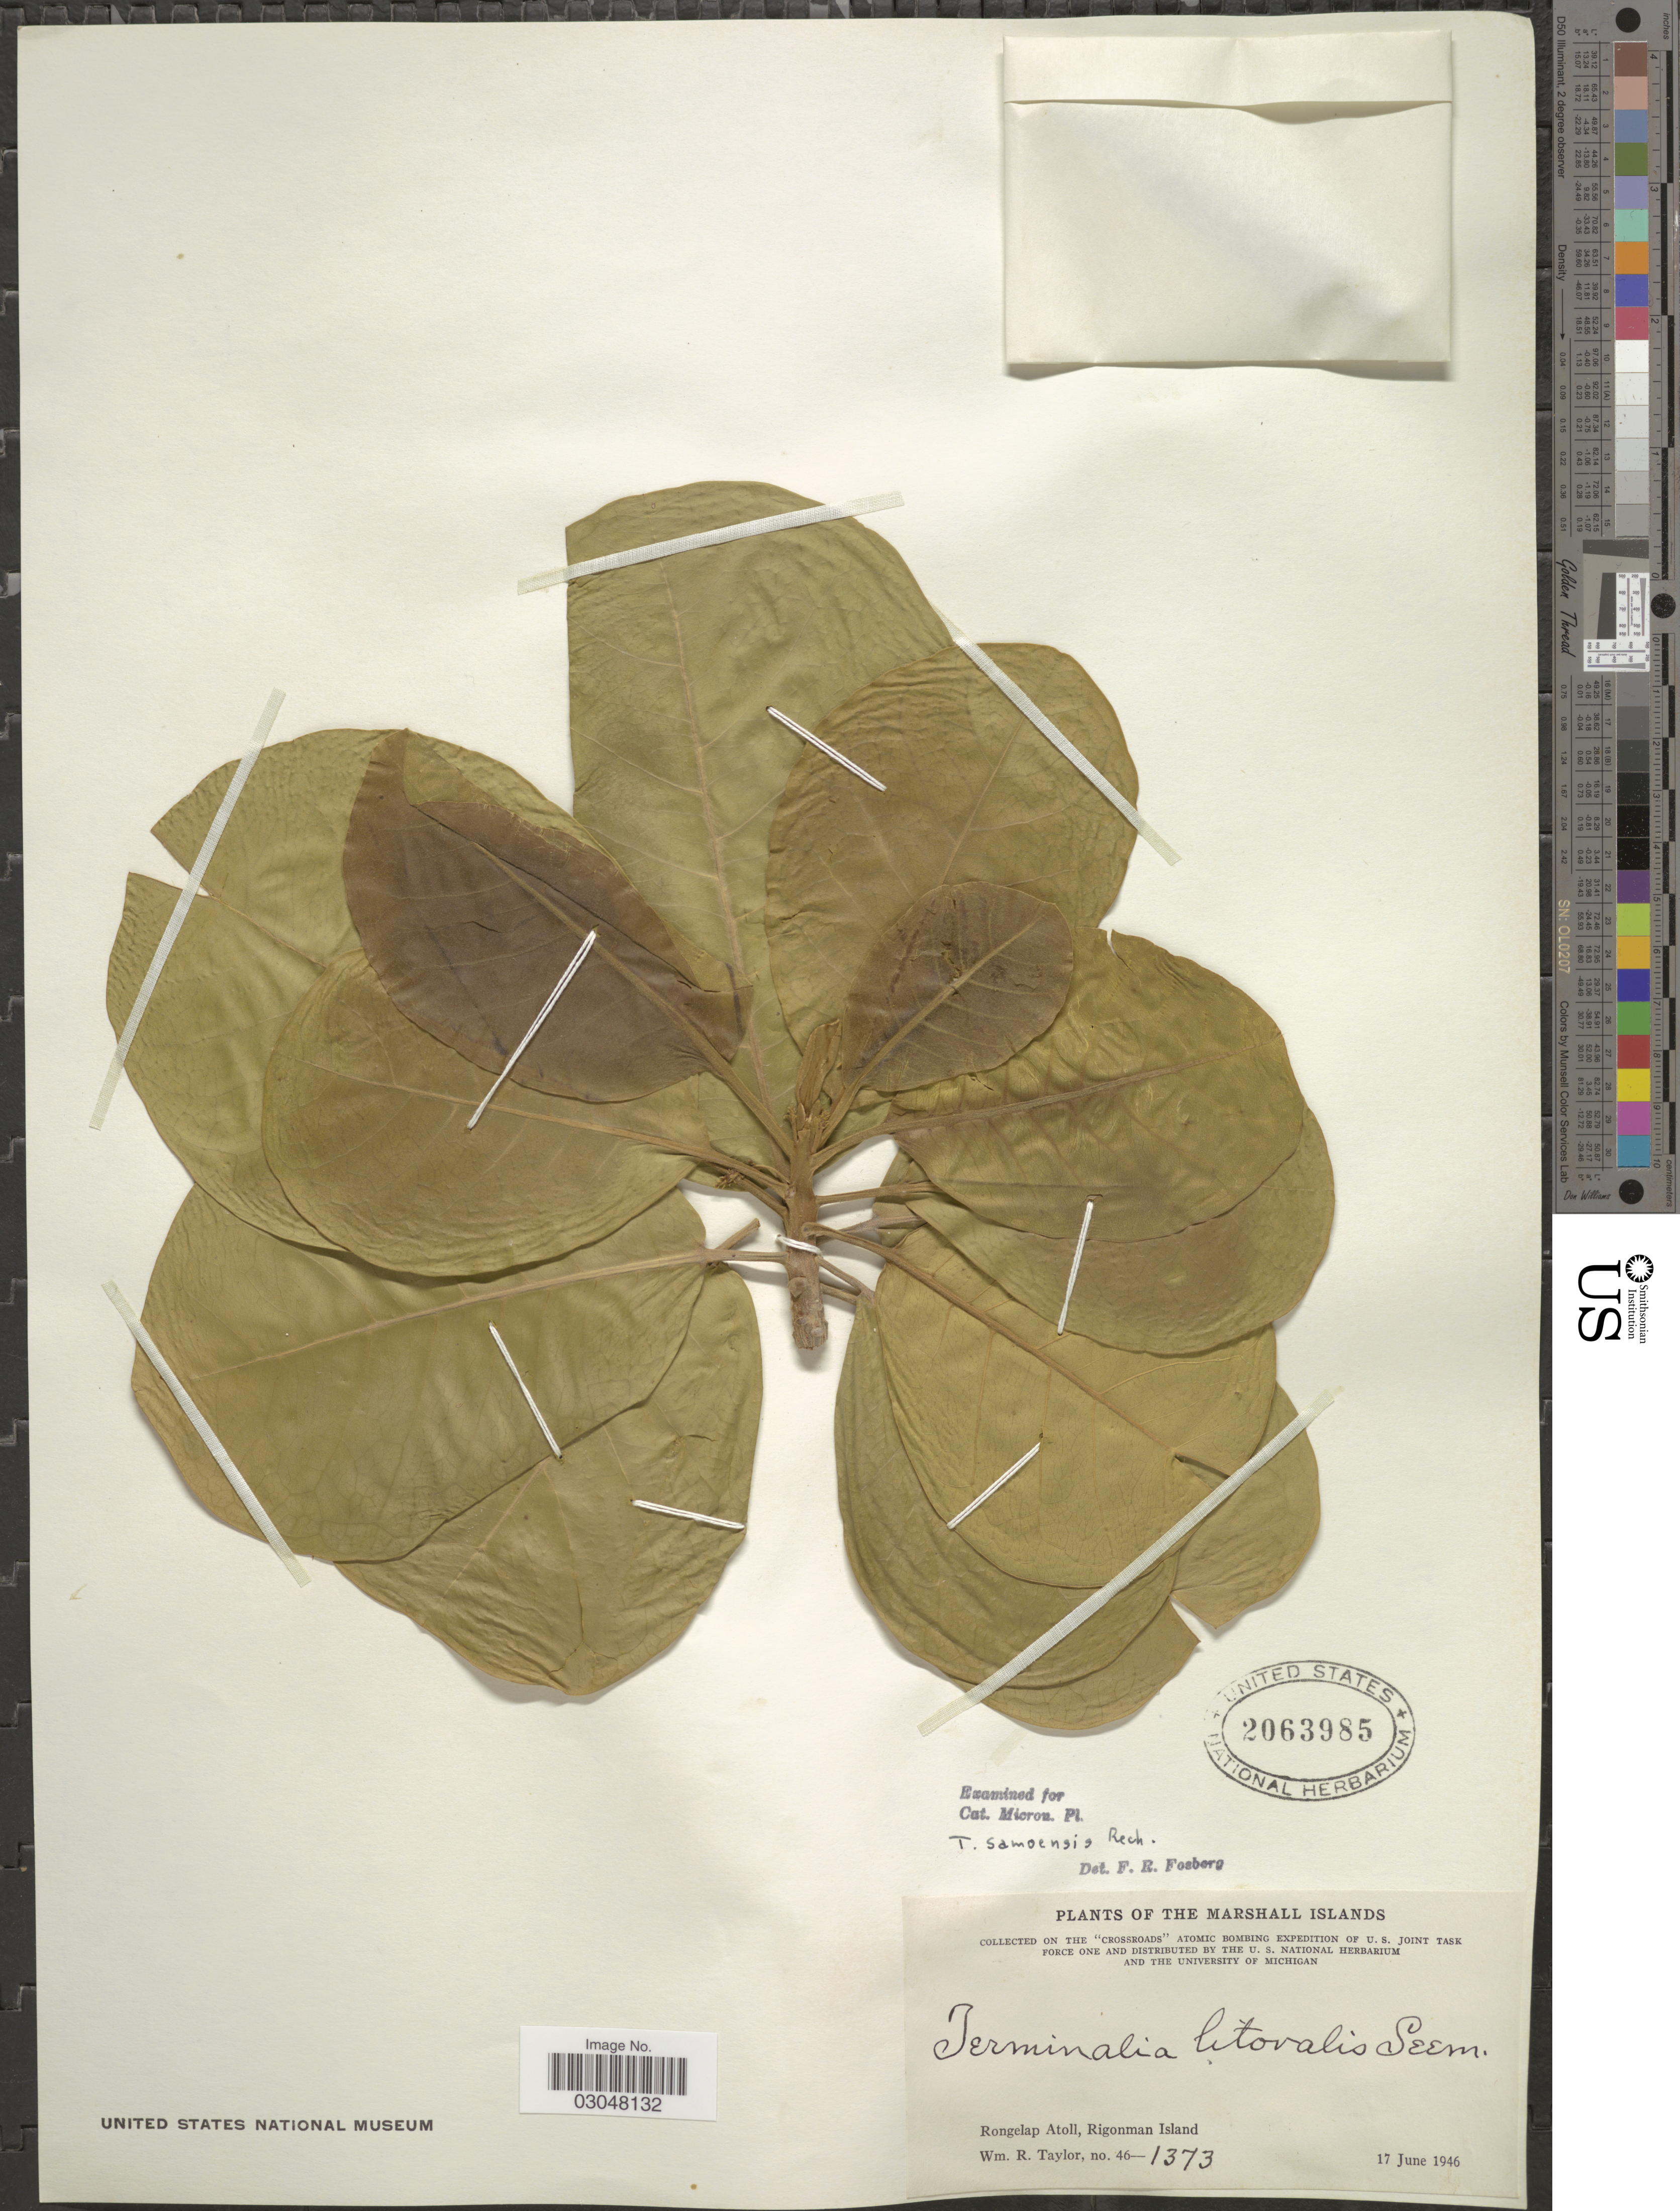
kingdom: Plantae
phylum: Tracheophyta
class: Magnoliopsida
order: Myrtales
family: Combretaceae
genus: Terminalia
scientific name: Terminalia samoensis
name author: Rech.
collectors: W. R. Taylor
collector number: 46-1373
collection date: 1946-06-17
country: Marshall Islands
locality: Rongelap Atoll, Rigonman Island.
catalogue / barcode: US 2063985